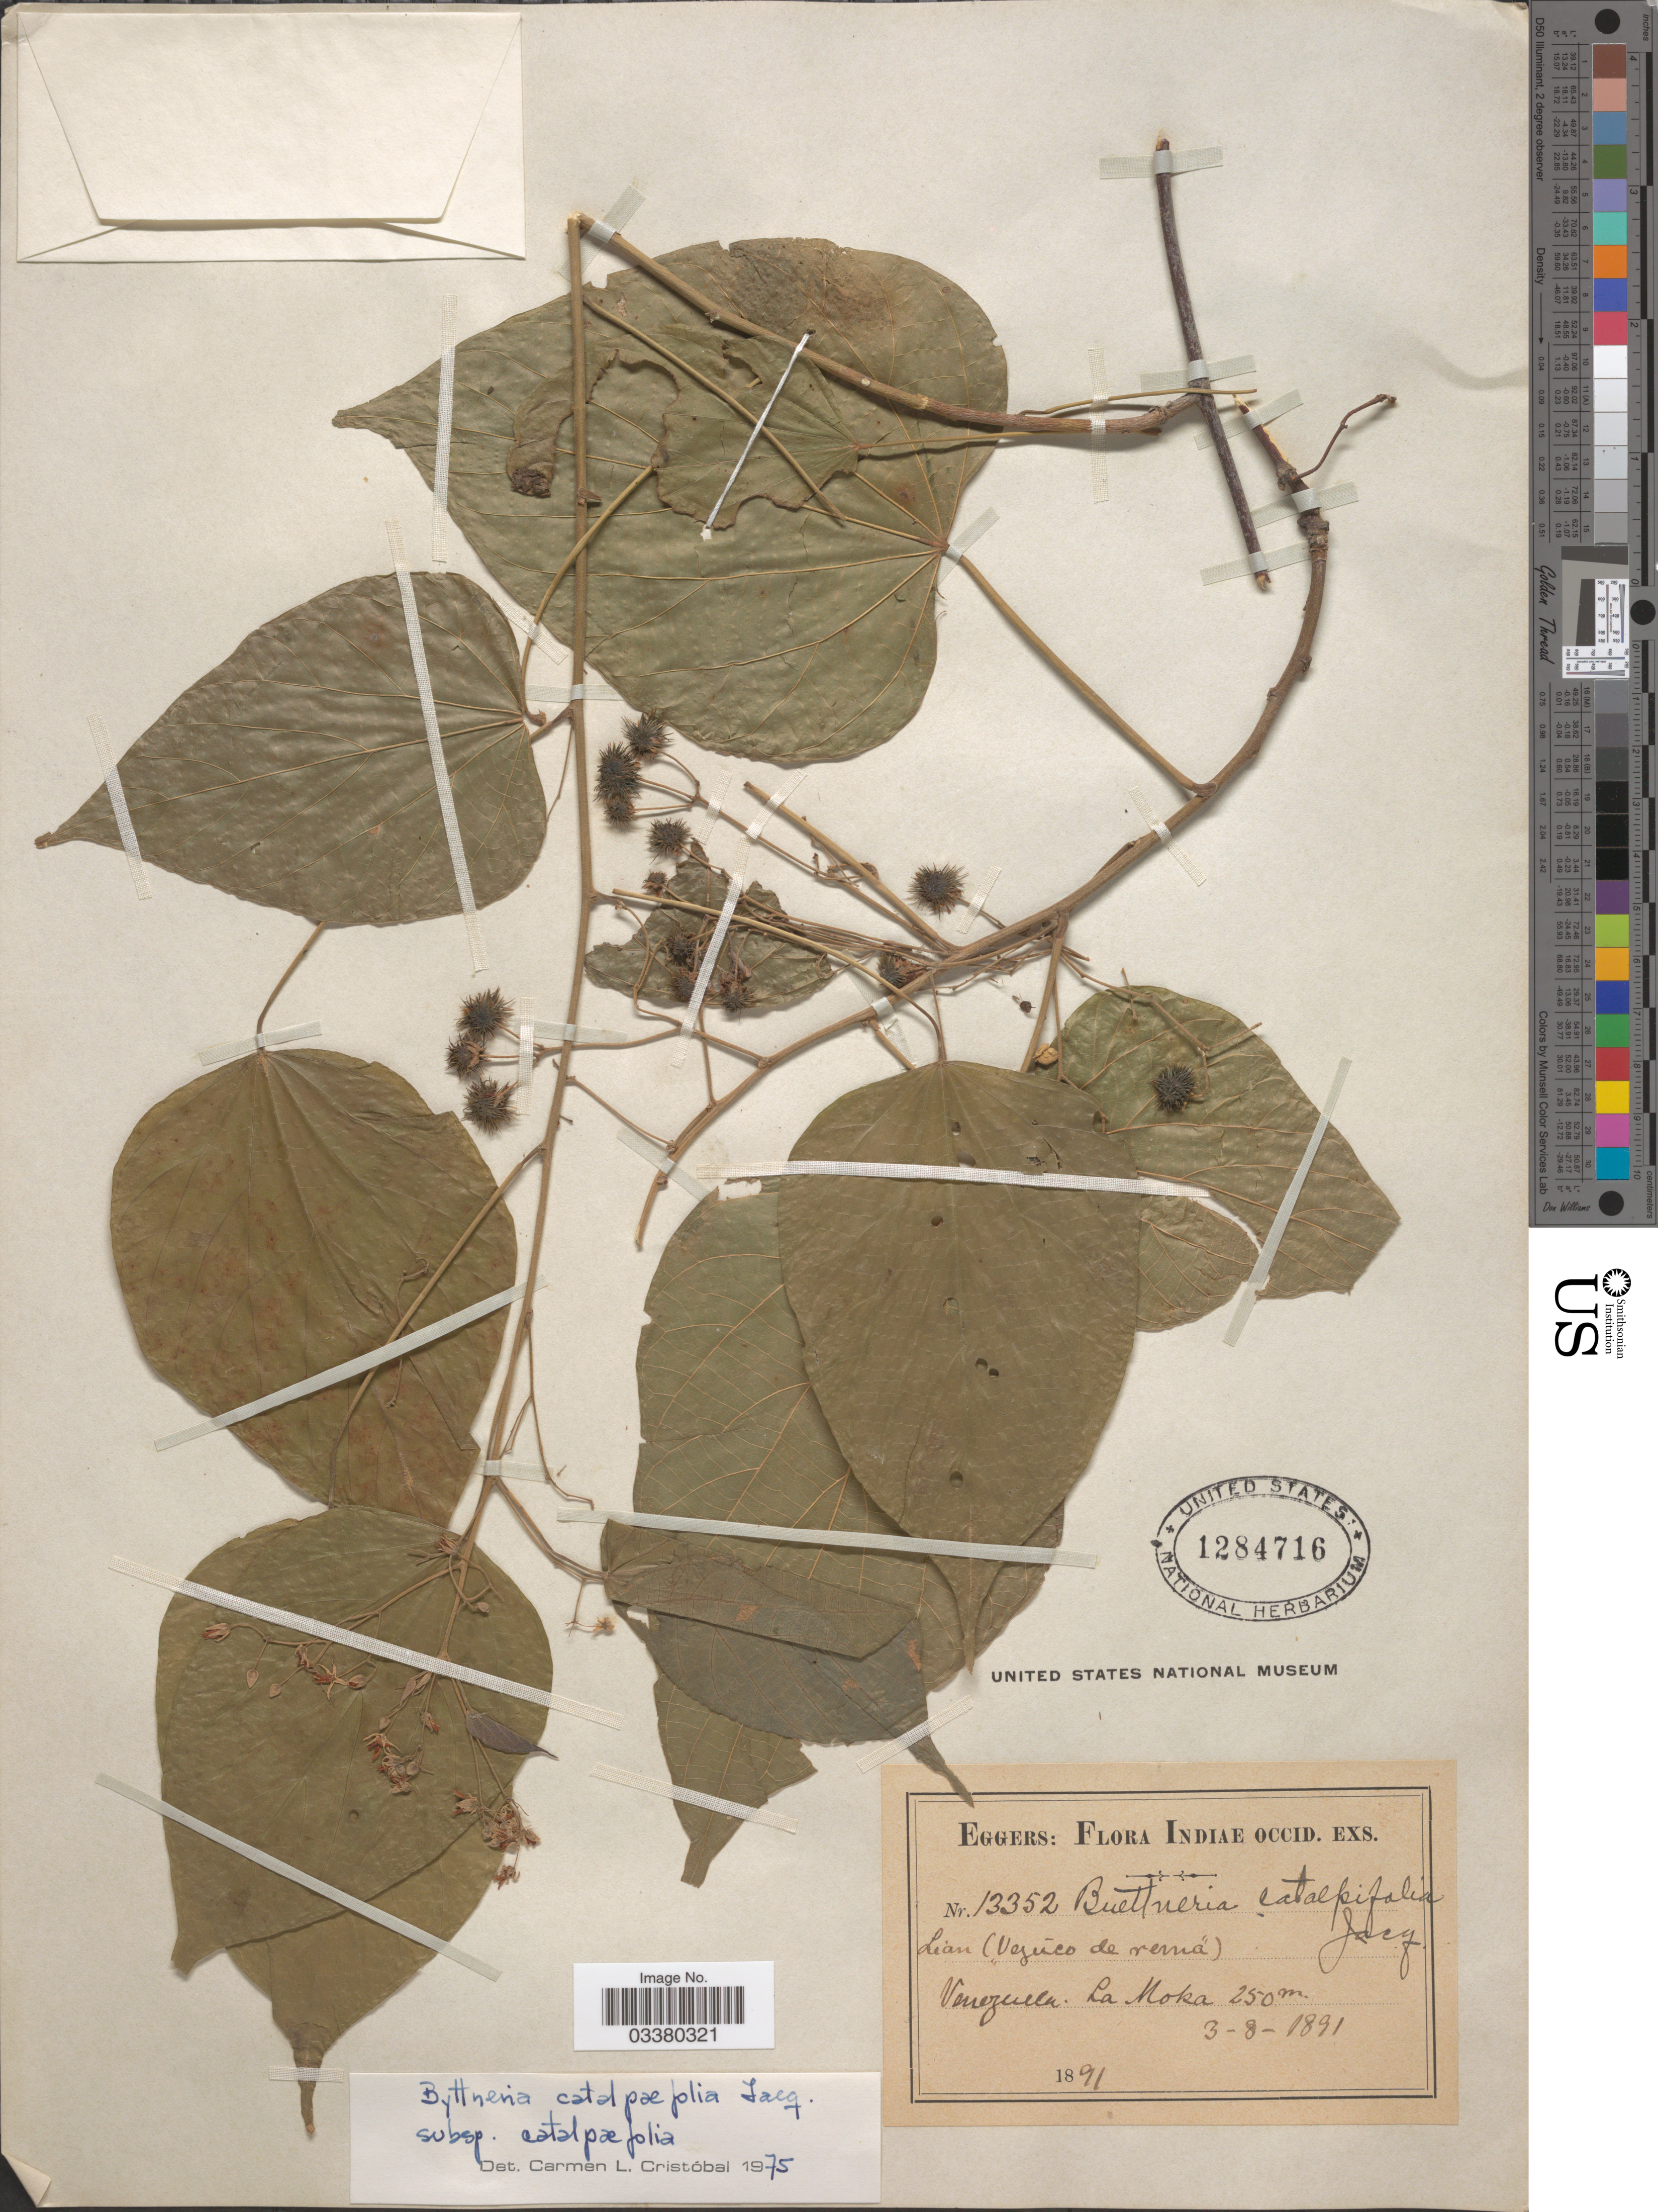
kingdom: Plantae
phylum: Tracheophyta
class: Magnoliopsida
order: Malvales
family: Malvaceae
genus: Byttneria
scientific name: Byttneria catalpifolia subsp. catalpifolia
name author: Jacq.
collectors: -. Eggers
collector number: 13352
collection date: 1891-08-03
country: Venezuela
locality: Indiae occid. La Moka.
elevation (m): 250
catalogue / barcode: US 1284716